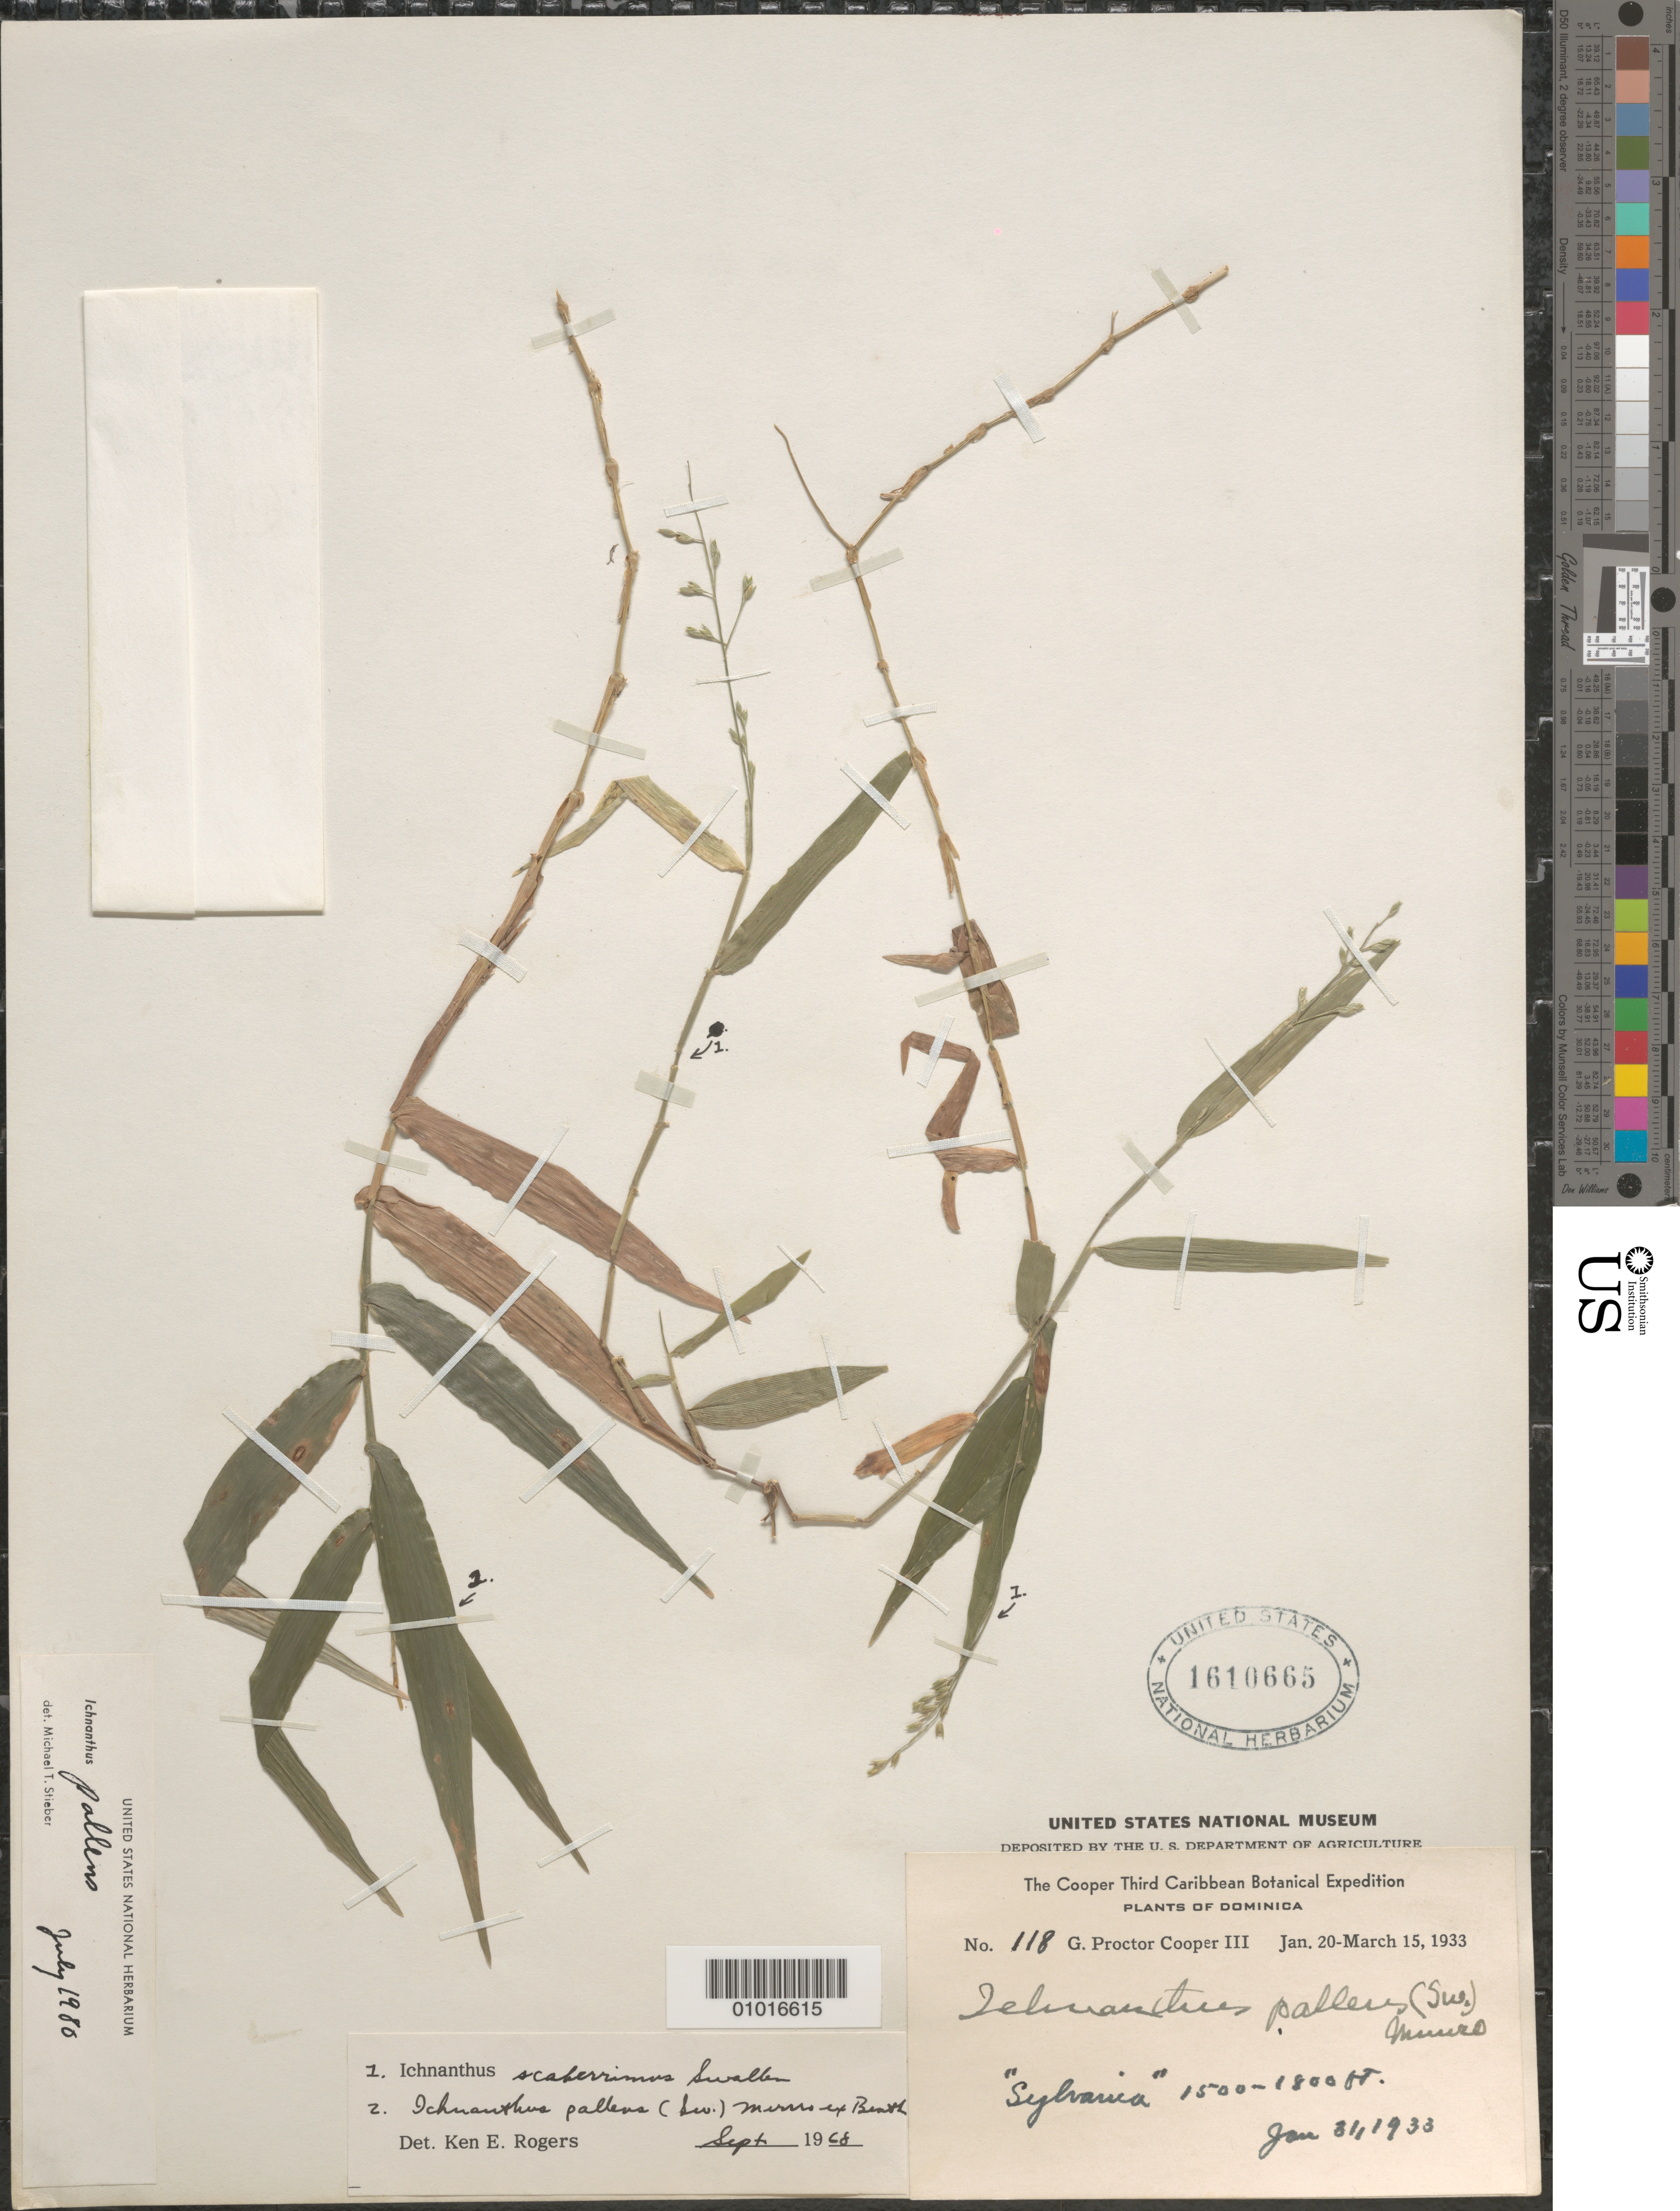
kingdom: Plantae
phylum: Tracheophyta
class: Liliopsida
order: Poales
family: Poaceae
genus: Ichnanthus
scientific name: Ichnanthus pallens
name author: (Sw.) Munro ex Benth.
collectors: G. Cooper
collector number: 118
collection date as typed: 31 Jan 1933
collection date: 1933-01-31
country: Dominica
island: Dominica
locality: Sylvania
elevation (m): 457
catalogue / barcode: US 1610665